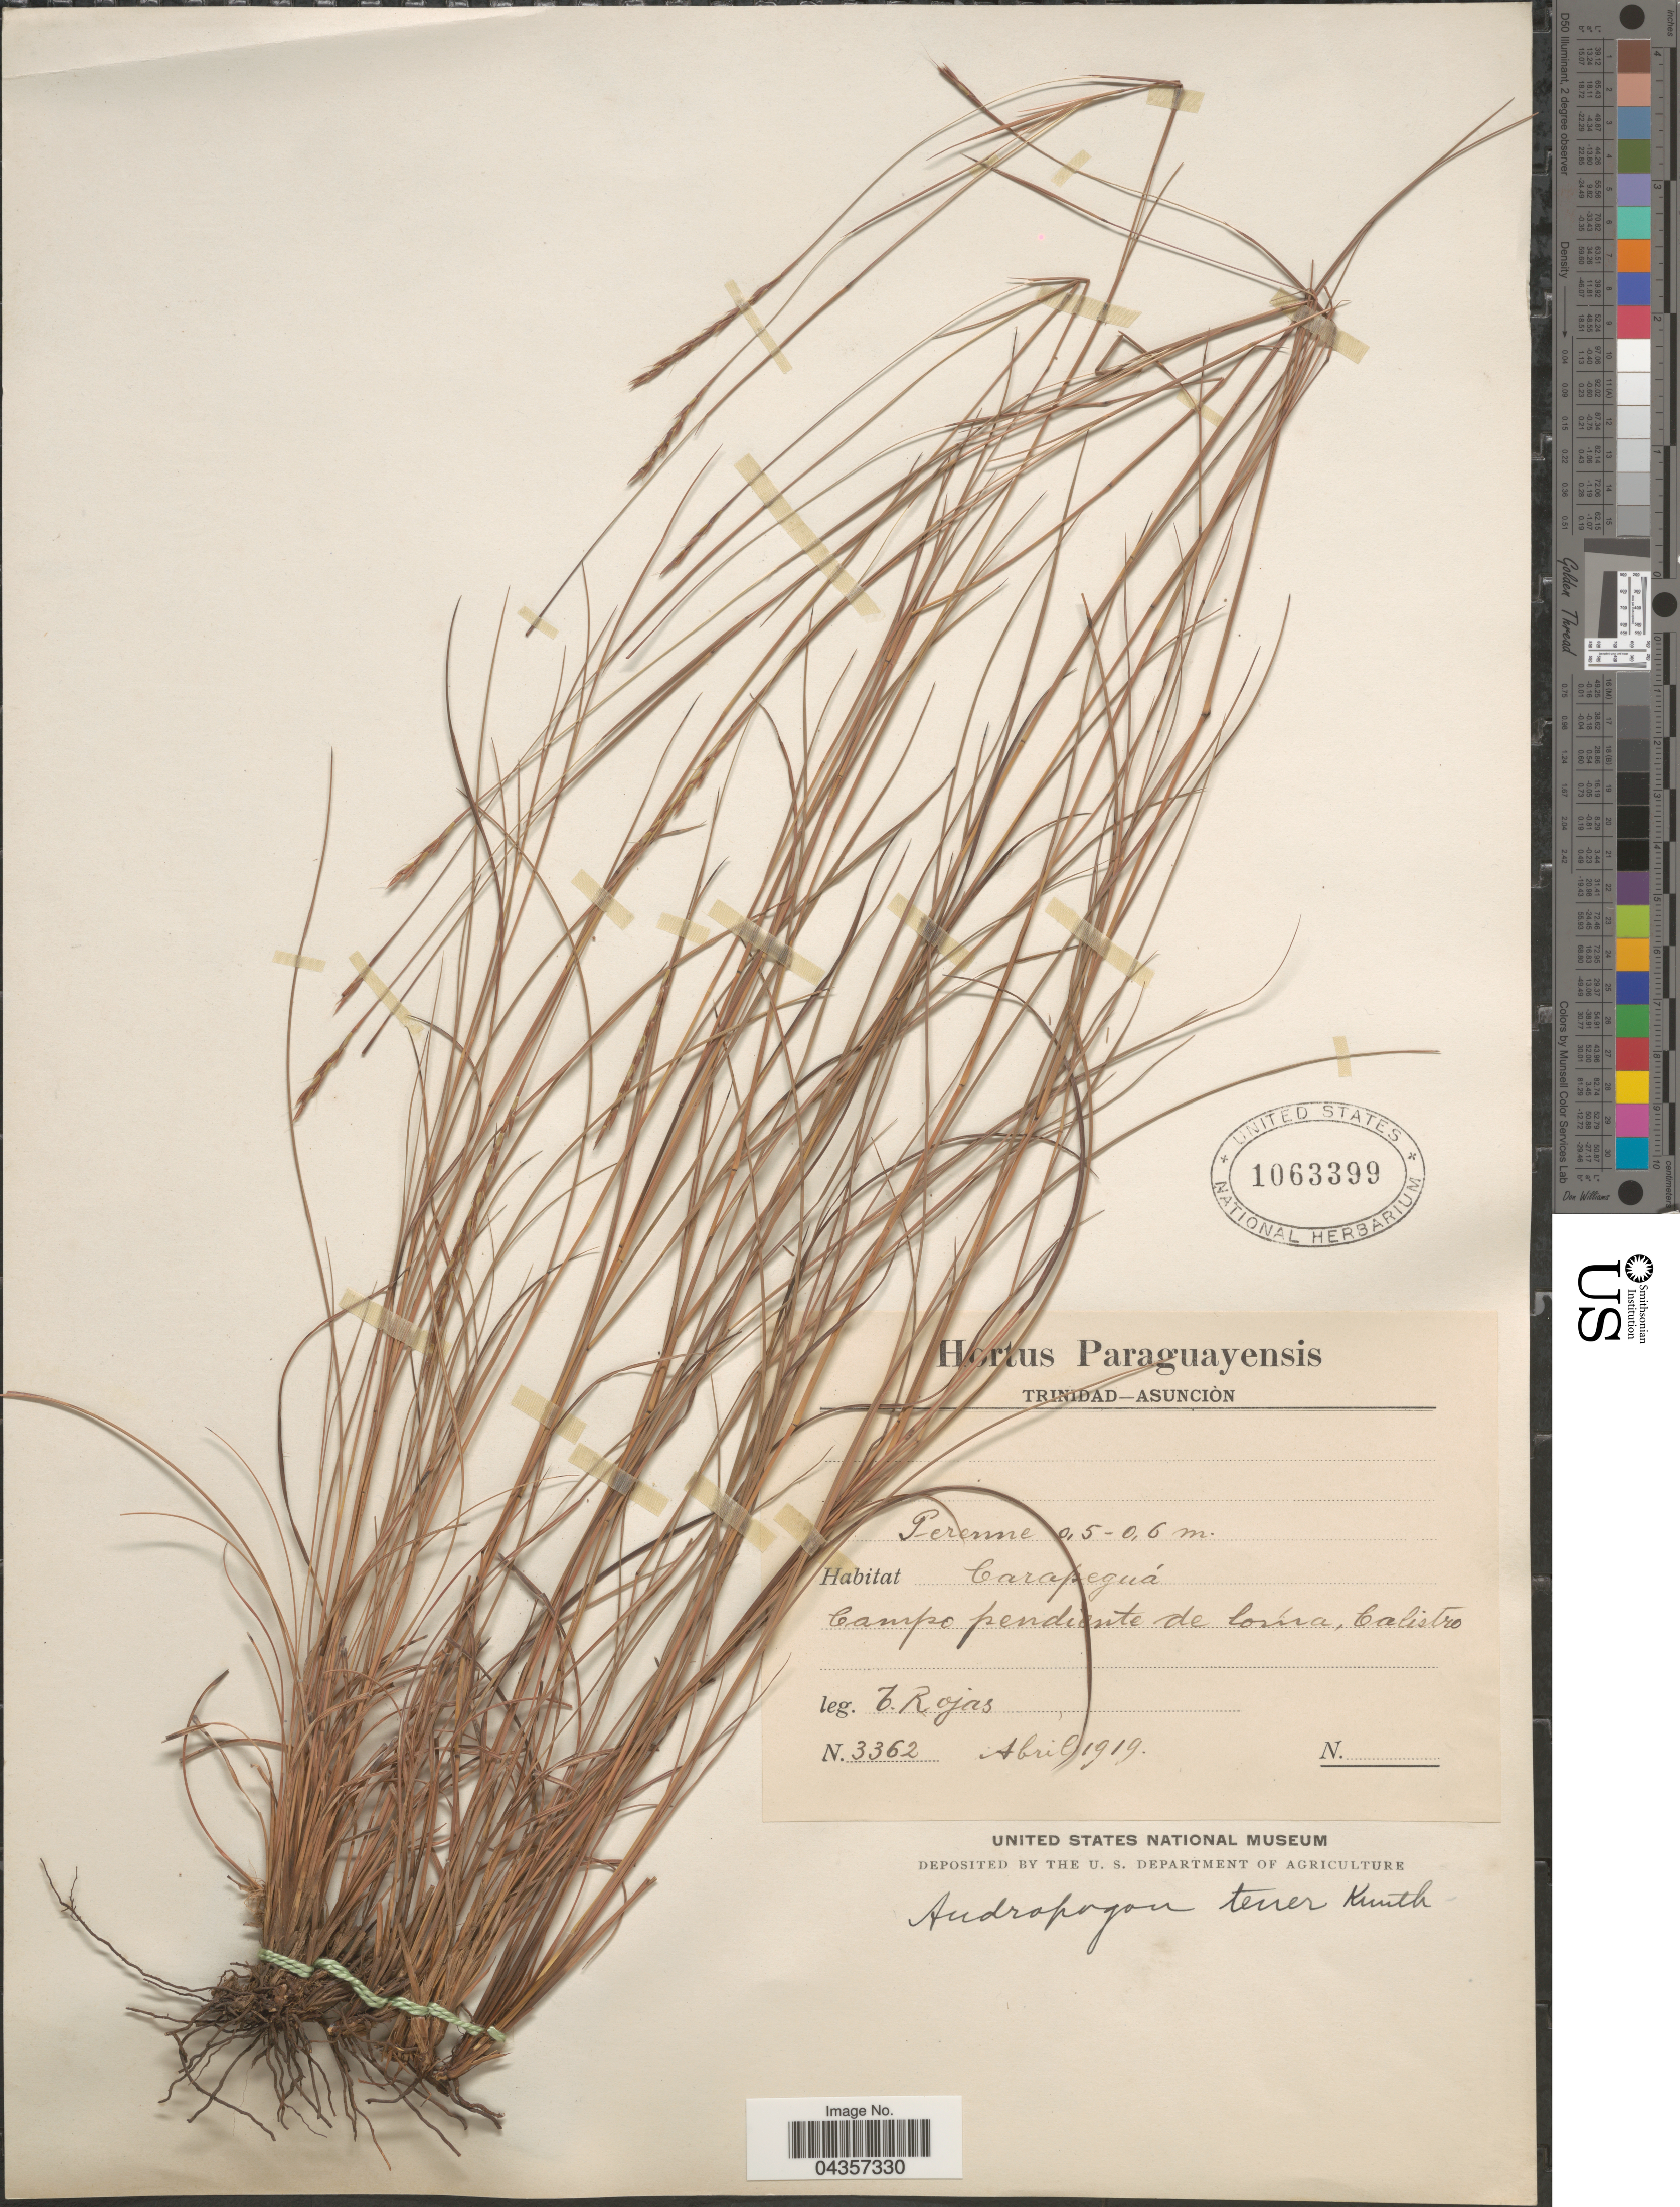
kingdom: Plantae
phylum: Tracheophyta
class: Liliopsida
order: Poales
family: Poaceae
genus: Schizachyrium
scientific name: Schizachyrium tenerum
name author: Nees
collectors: T. Rojas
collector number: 3362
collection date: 1919-04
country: Paraguay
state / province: Asuncion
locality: Trinidad. Carapeguá. Campo pendiente de loma, Calistro.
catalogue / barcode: US 1063399